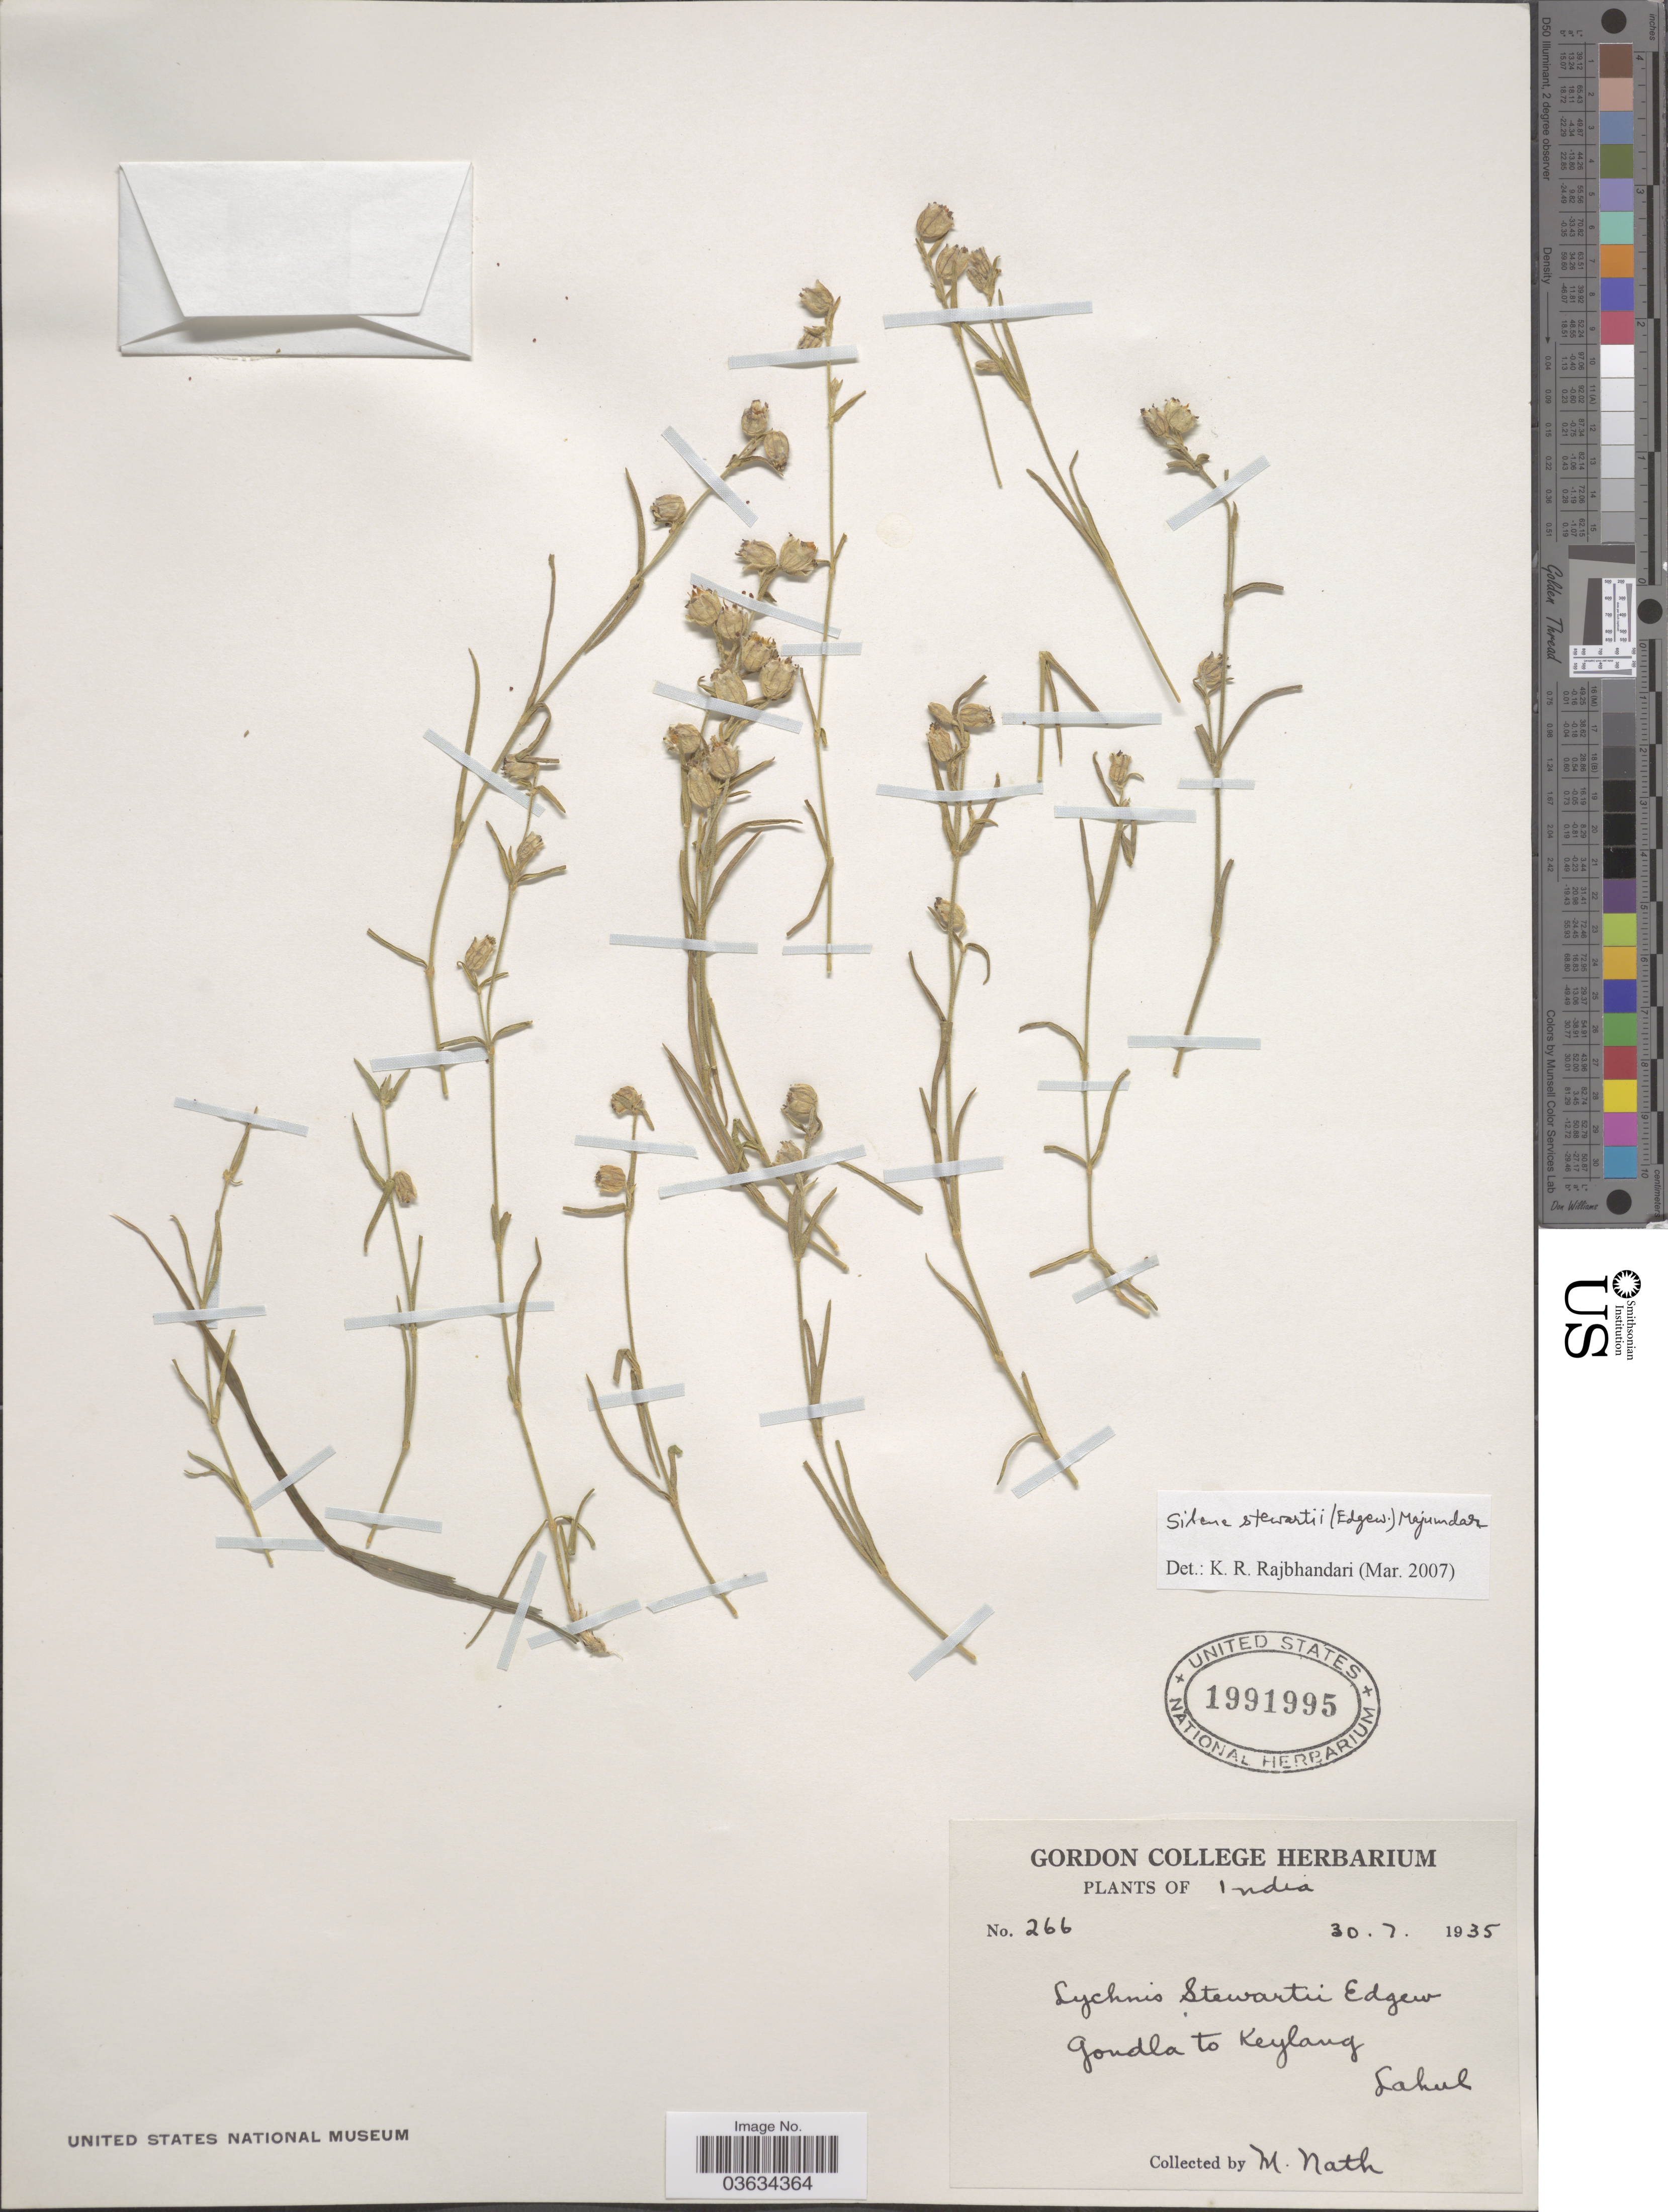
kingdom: Plantae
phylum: Tracheophyta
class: Magnoliopsida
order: Caryophyllales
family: Caryophyllaceae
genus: Silene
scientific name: Silene stewartii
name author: Ghaz.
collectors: M. Nath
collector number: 266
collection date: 1935-07-30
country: India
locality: Gondla to Keylang Lahul.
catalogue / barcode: US 1991995